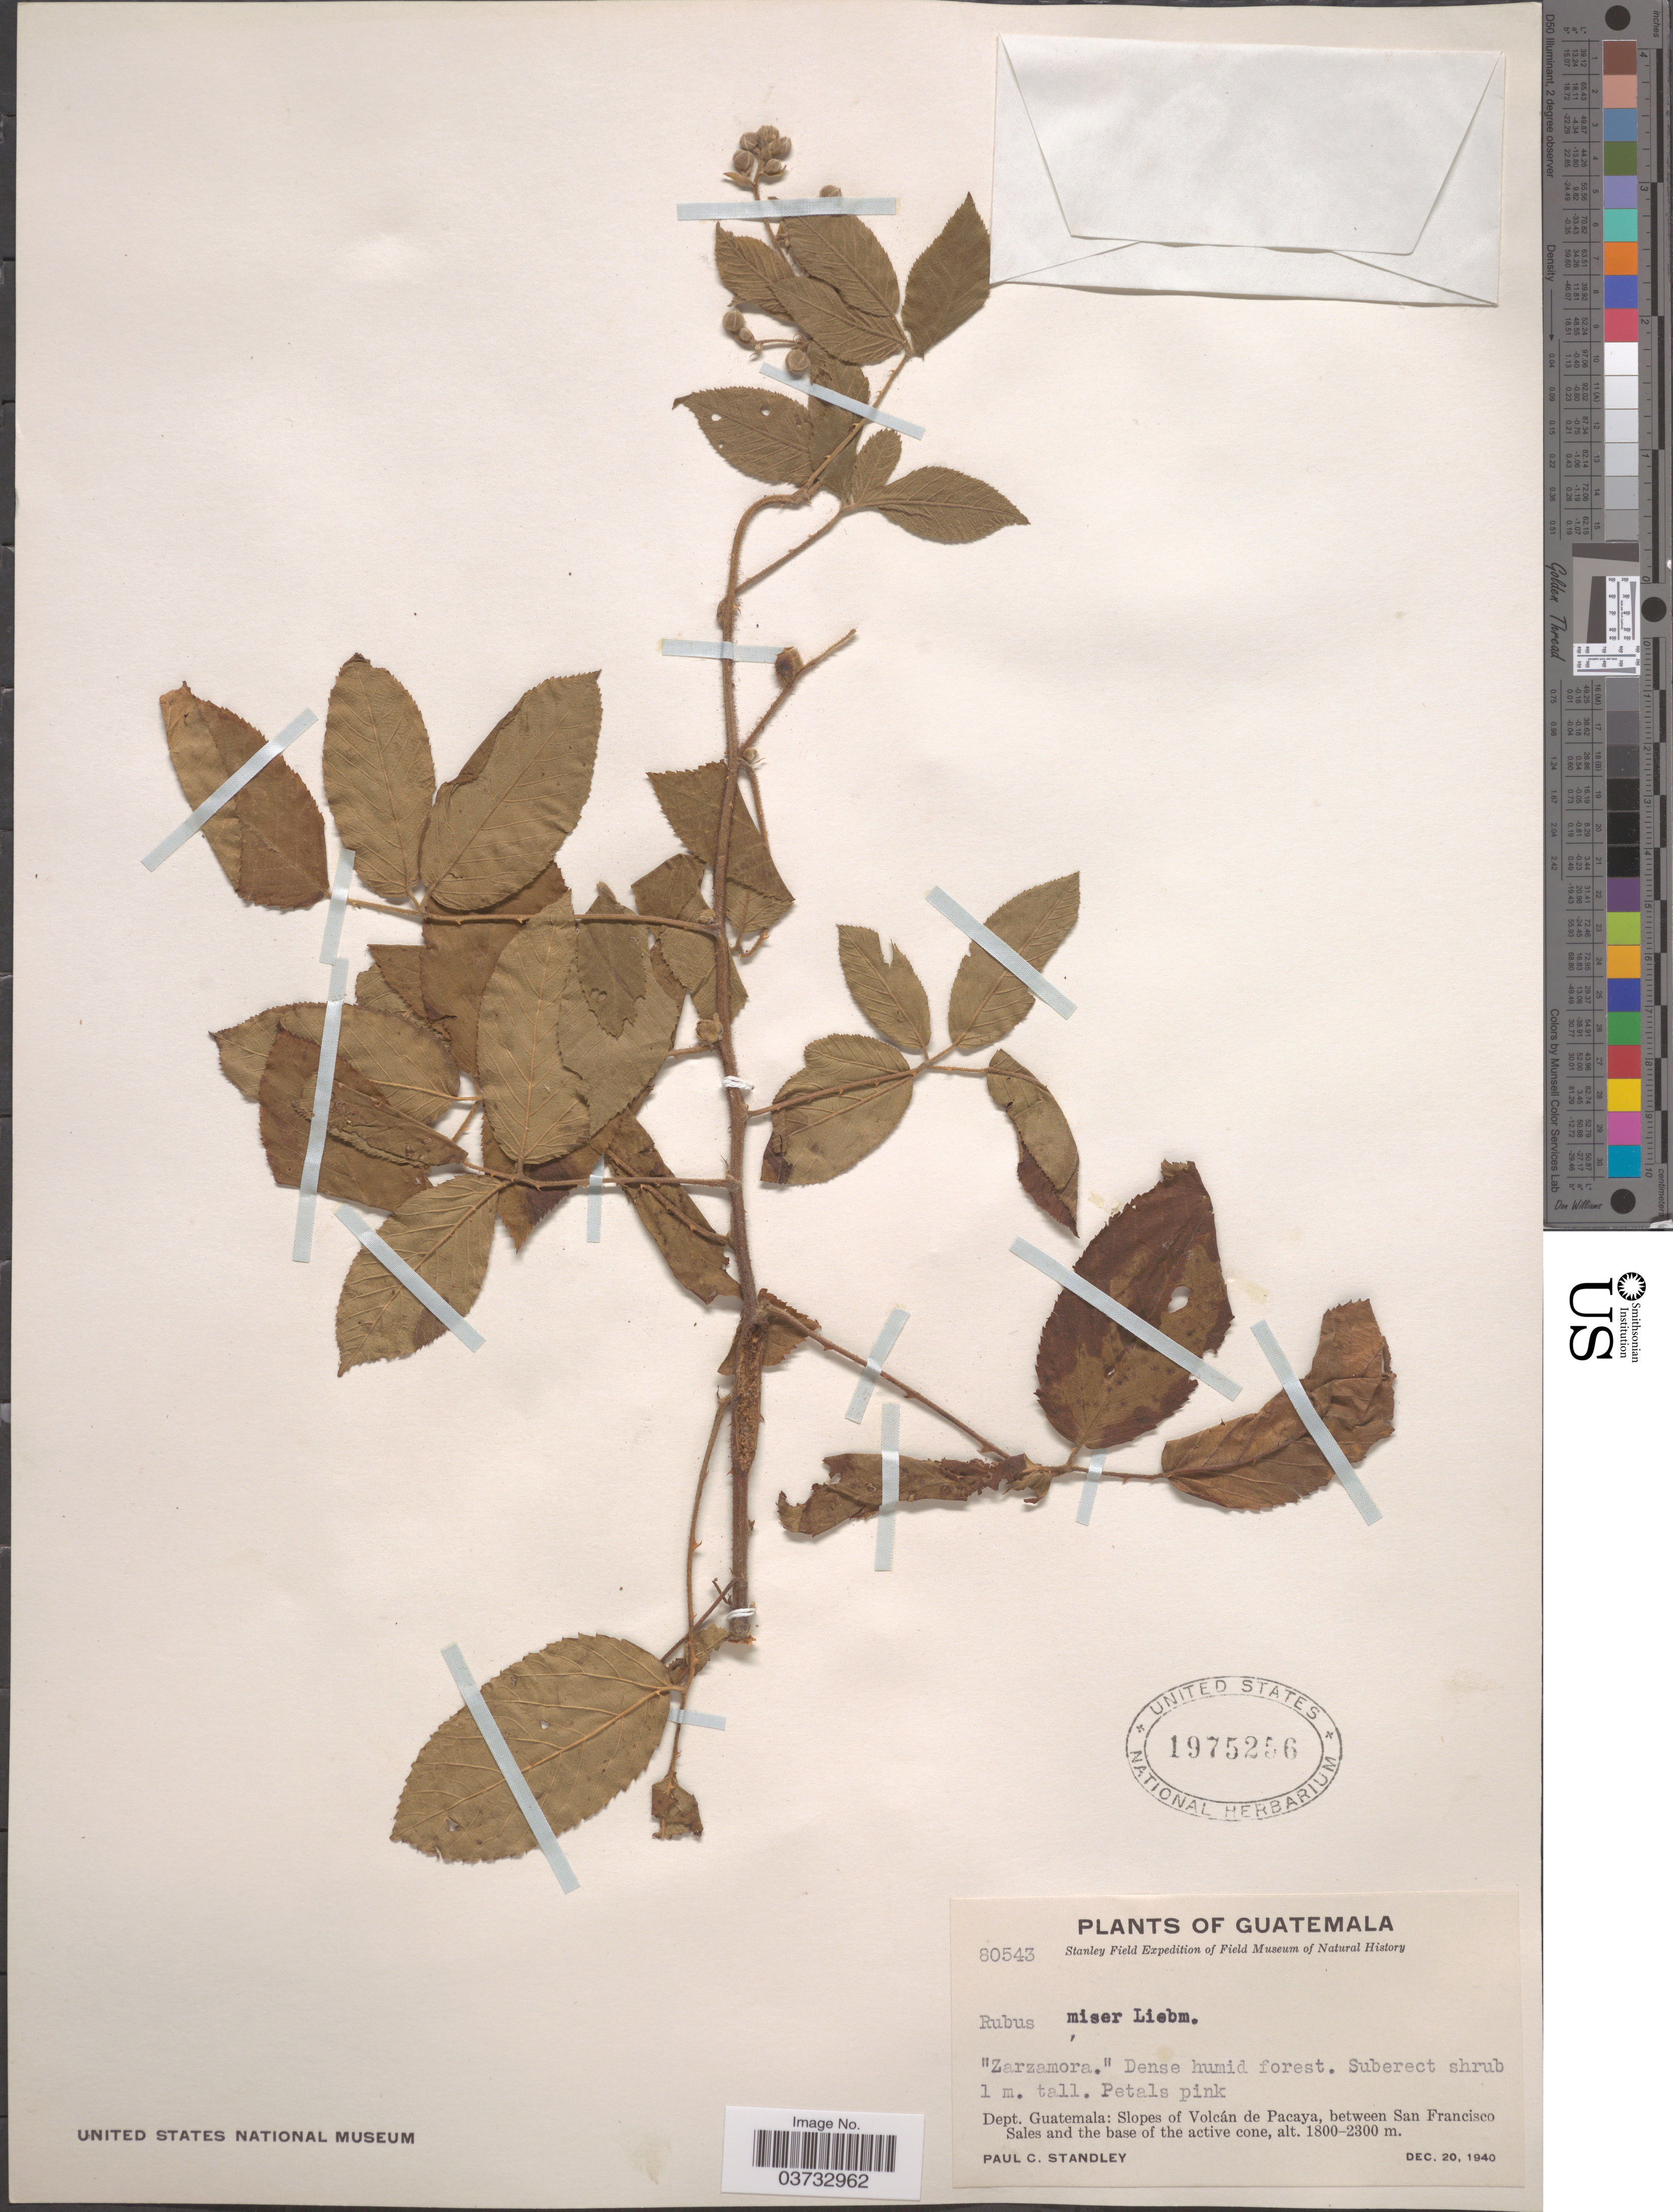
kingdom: Plantae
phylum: Tracheophyta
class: Magnoliopsida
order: Rosales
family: Rosaceae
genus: Rubus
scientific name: Rubus miser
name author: Liebm.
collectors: P. C. Standley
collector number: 80543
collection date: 1940-12-20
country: Guatemala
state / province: Guatemala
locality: Dept. Guatemala: Slopes of Volcán de Pacaya, between San Francisco Sales and the base of the active cone.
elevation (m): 1800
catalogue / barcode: US 1975256